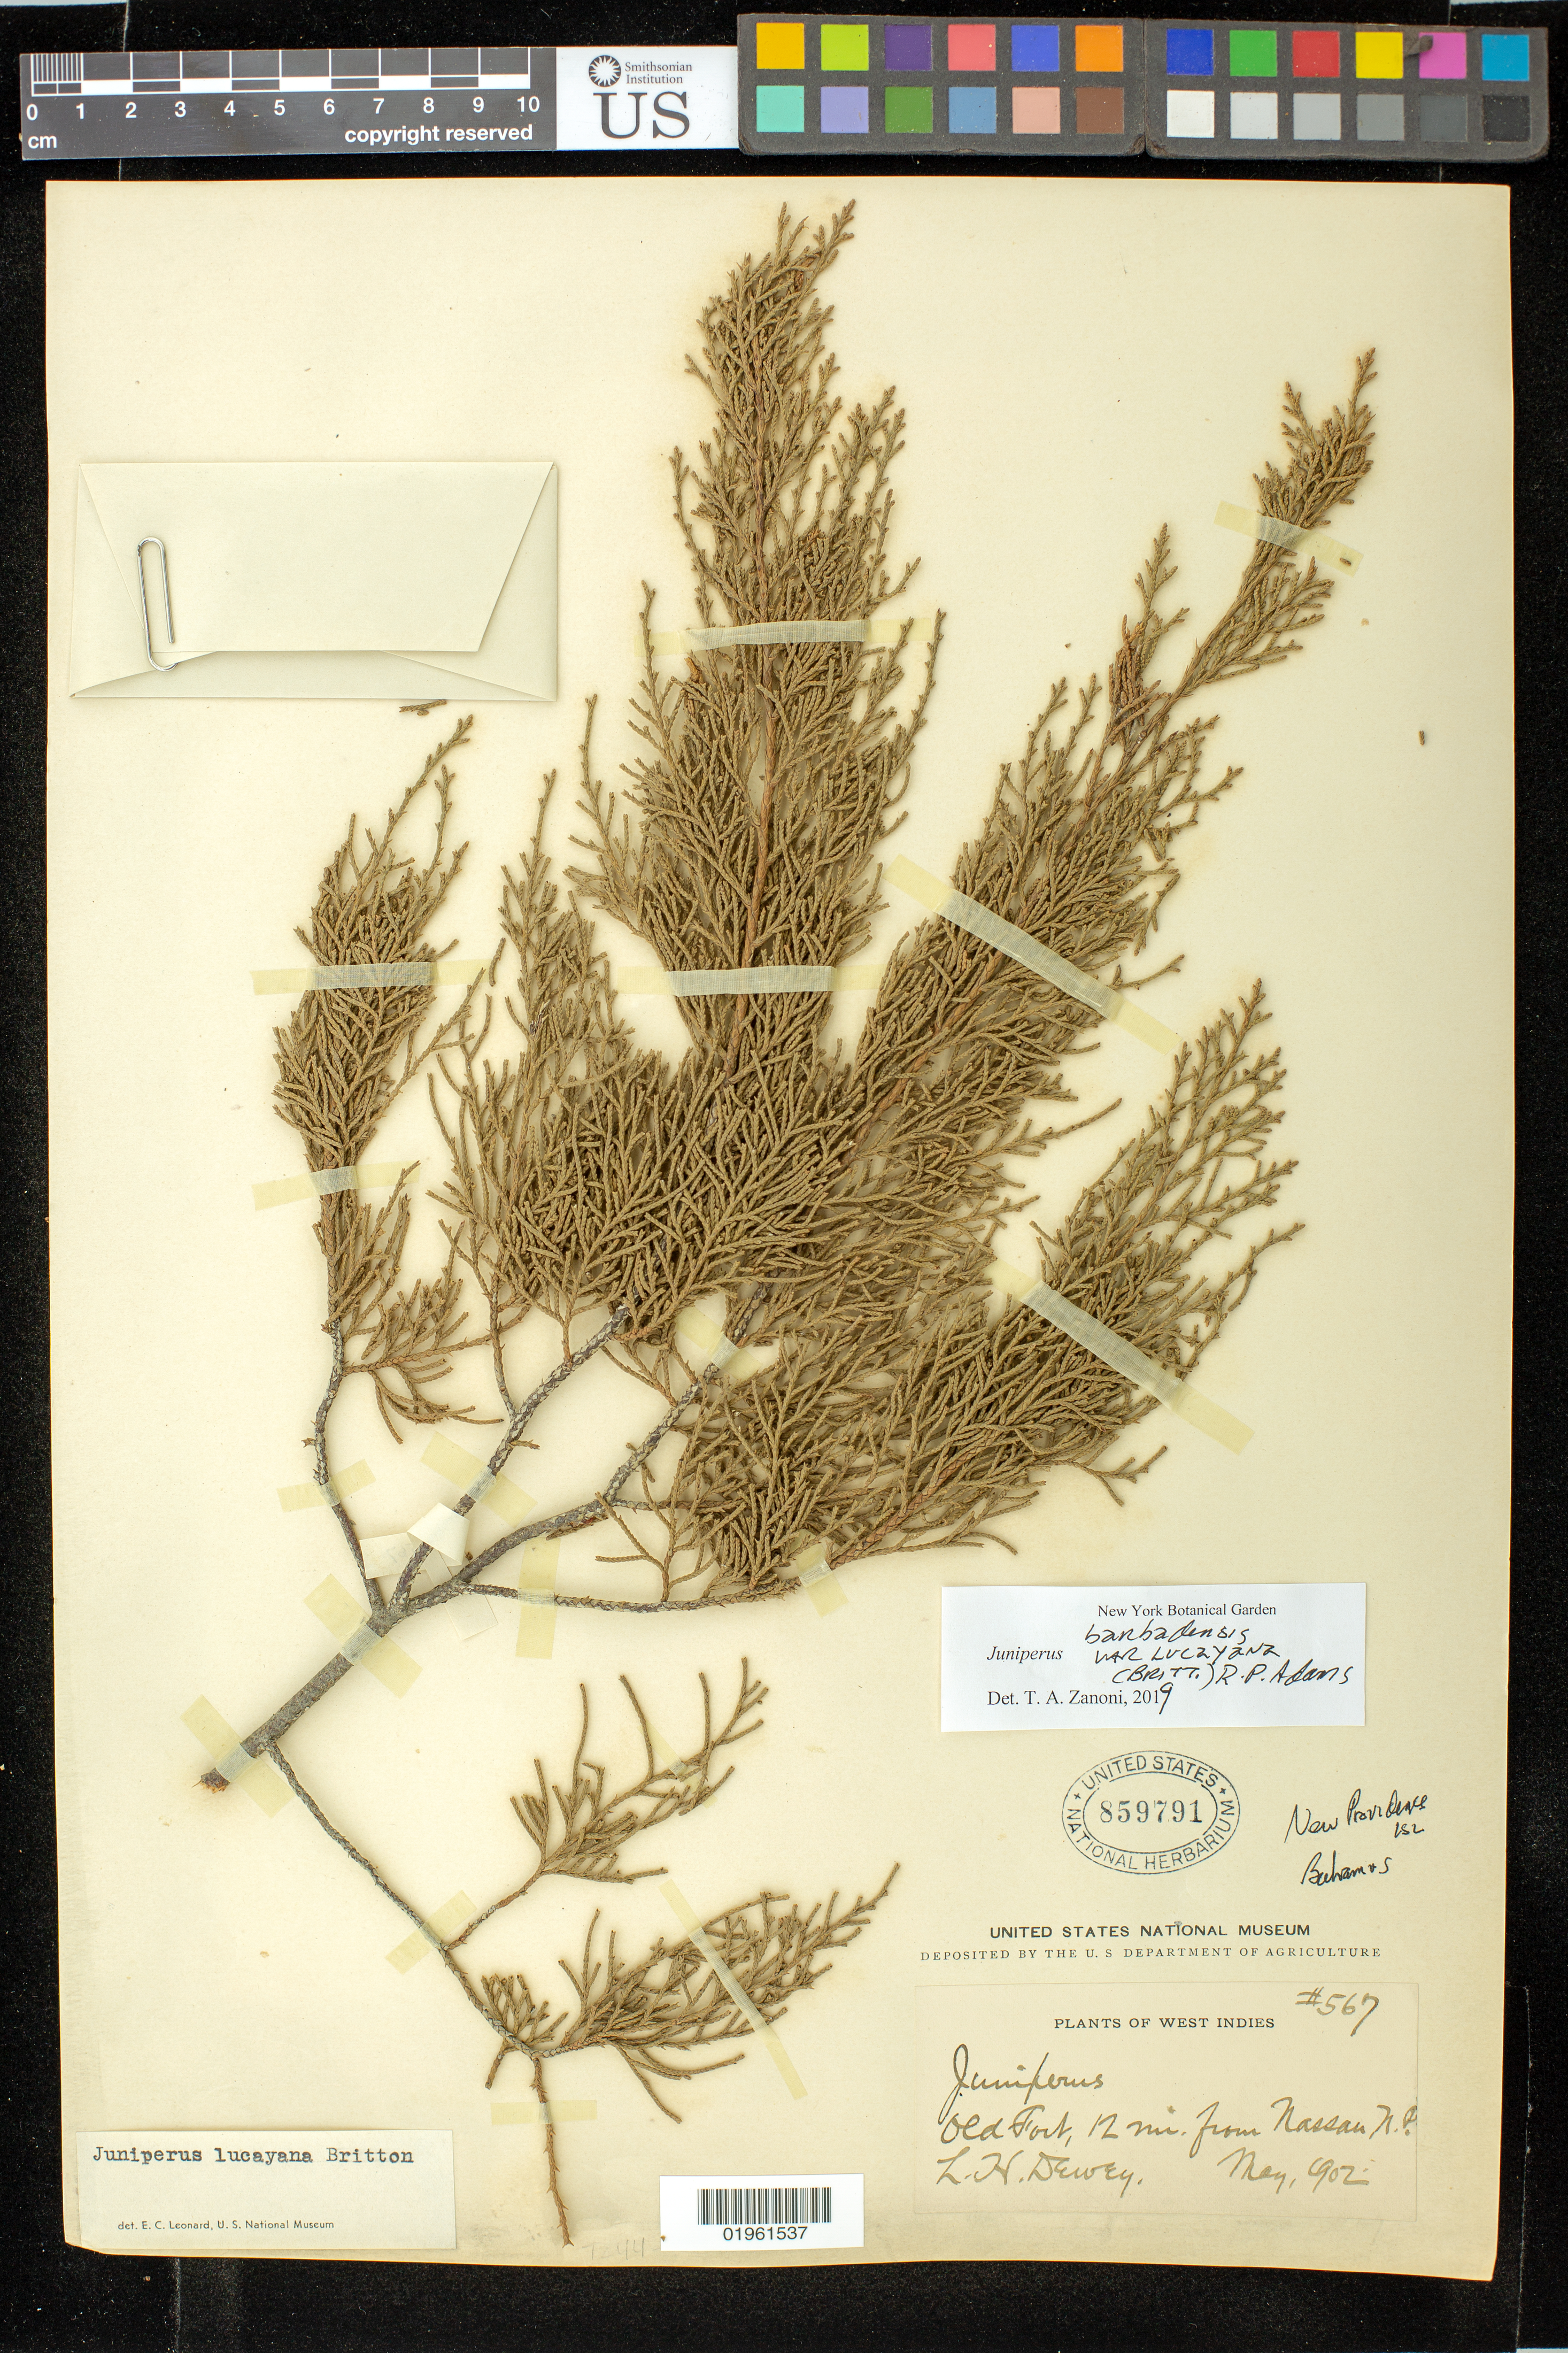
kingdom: Plantae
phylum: Tracheophyta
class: Pinopsida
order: Pinales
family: Cupressaceae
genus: Juniperus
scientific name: Juniperus barbadensis var. lucayana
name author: (Britton) R.P. Adams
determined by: Zanoni, T. A., (NY), New York Botanical Garden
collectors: L. H. Dewey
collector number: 567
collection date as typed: May 1902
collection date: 1902-05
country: Bahamas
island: New Providence Island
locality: Old Fort, 12 mi. from Nassau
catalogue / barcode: US 859791